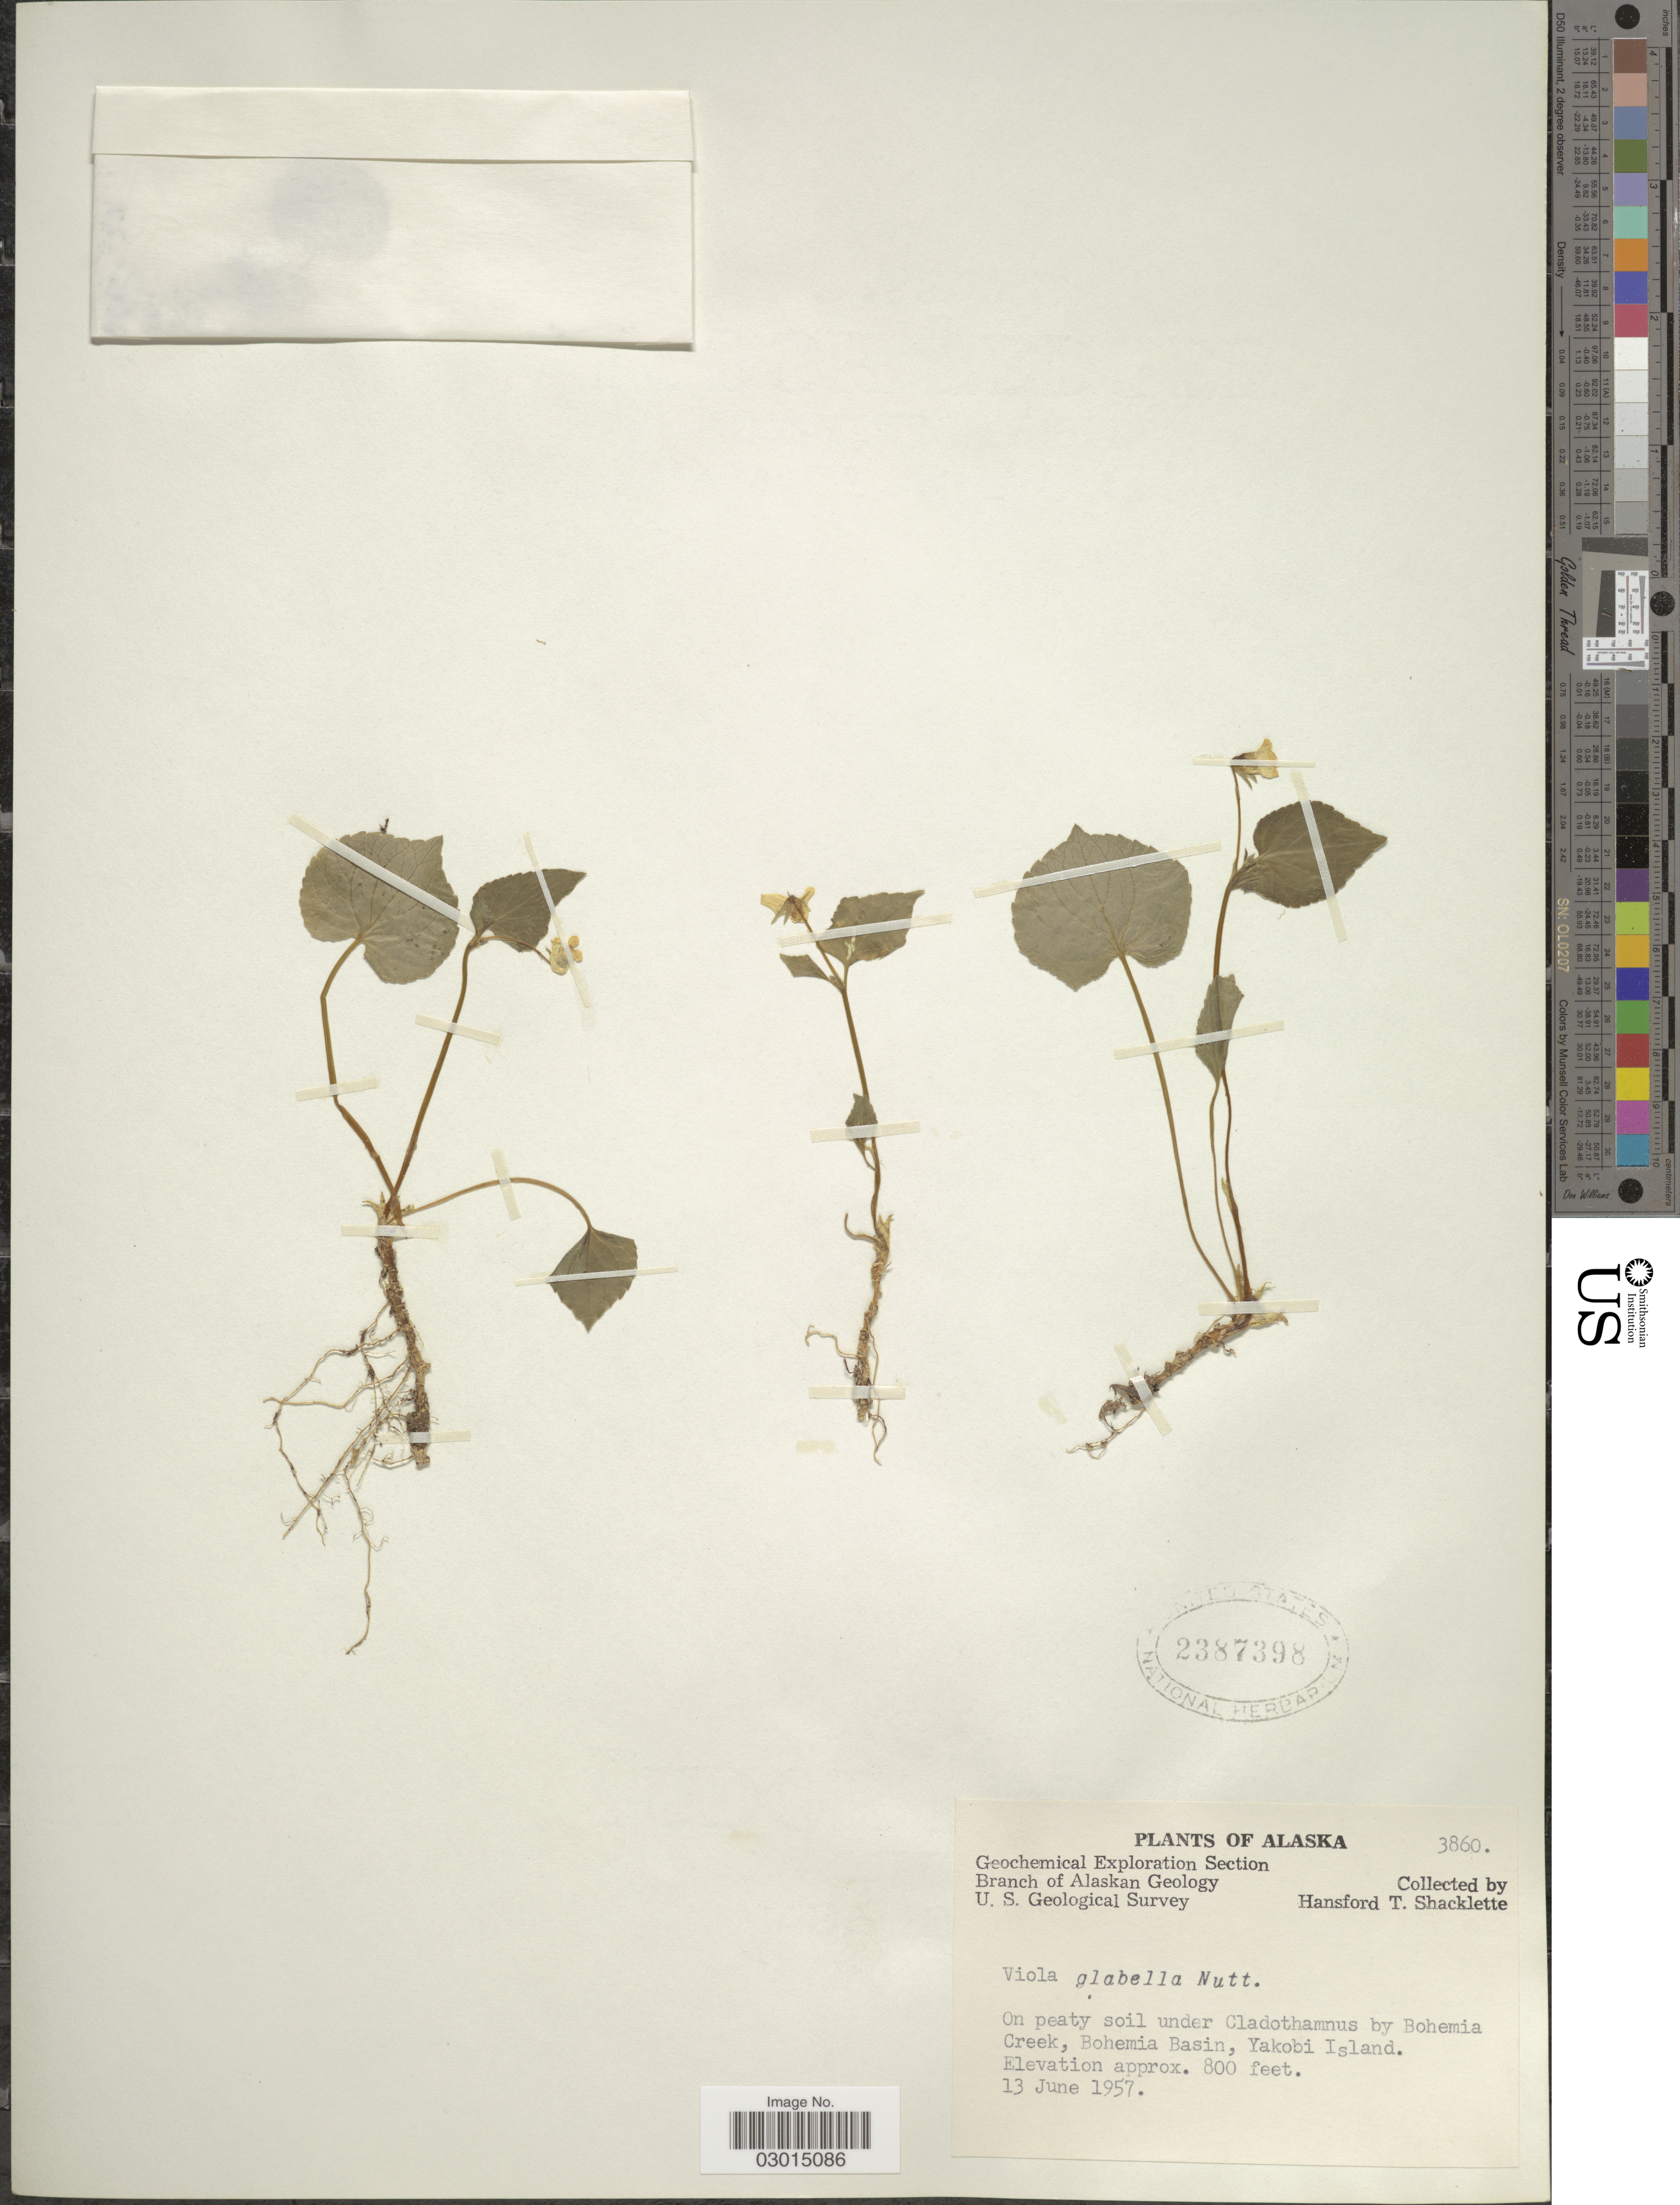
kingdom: Plantae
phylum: Tracheophyta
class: Magnoliopsida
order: Malpighiales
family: Violaceae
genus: Viola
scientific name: Viola glabella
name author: Nutt.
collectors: H. Shacklette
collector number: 3860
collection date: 1957-06-13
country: United States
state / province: Alaska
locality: On peaty soil under Cladothamnus by Bohemia Creek, Bohemia Basin, Yakobi Island.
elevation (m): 244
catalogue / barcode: US 2387398